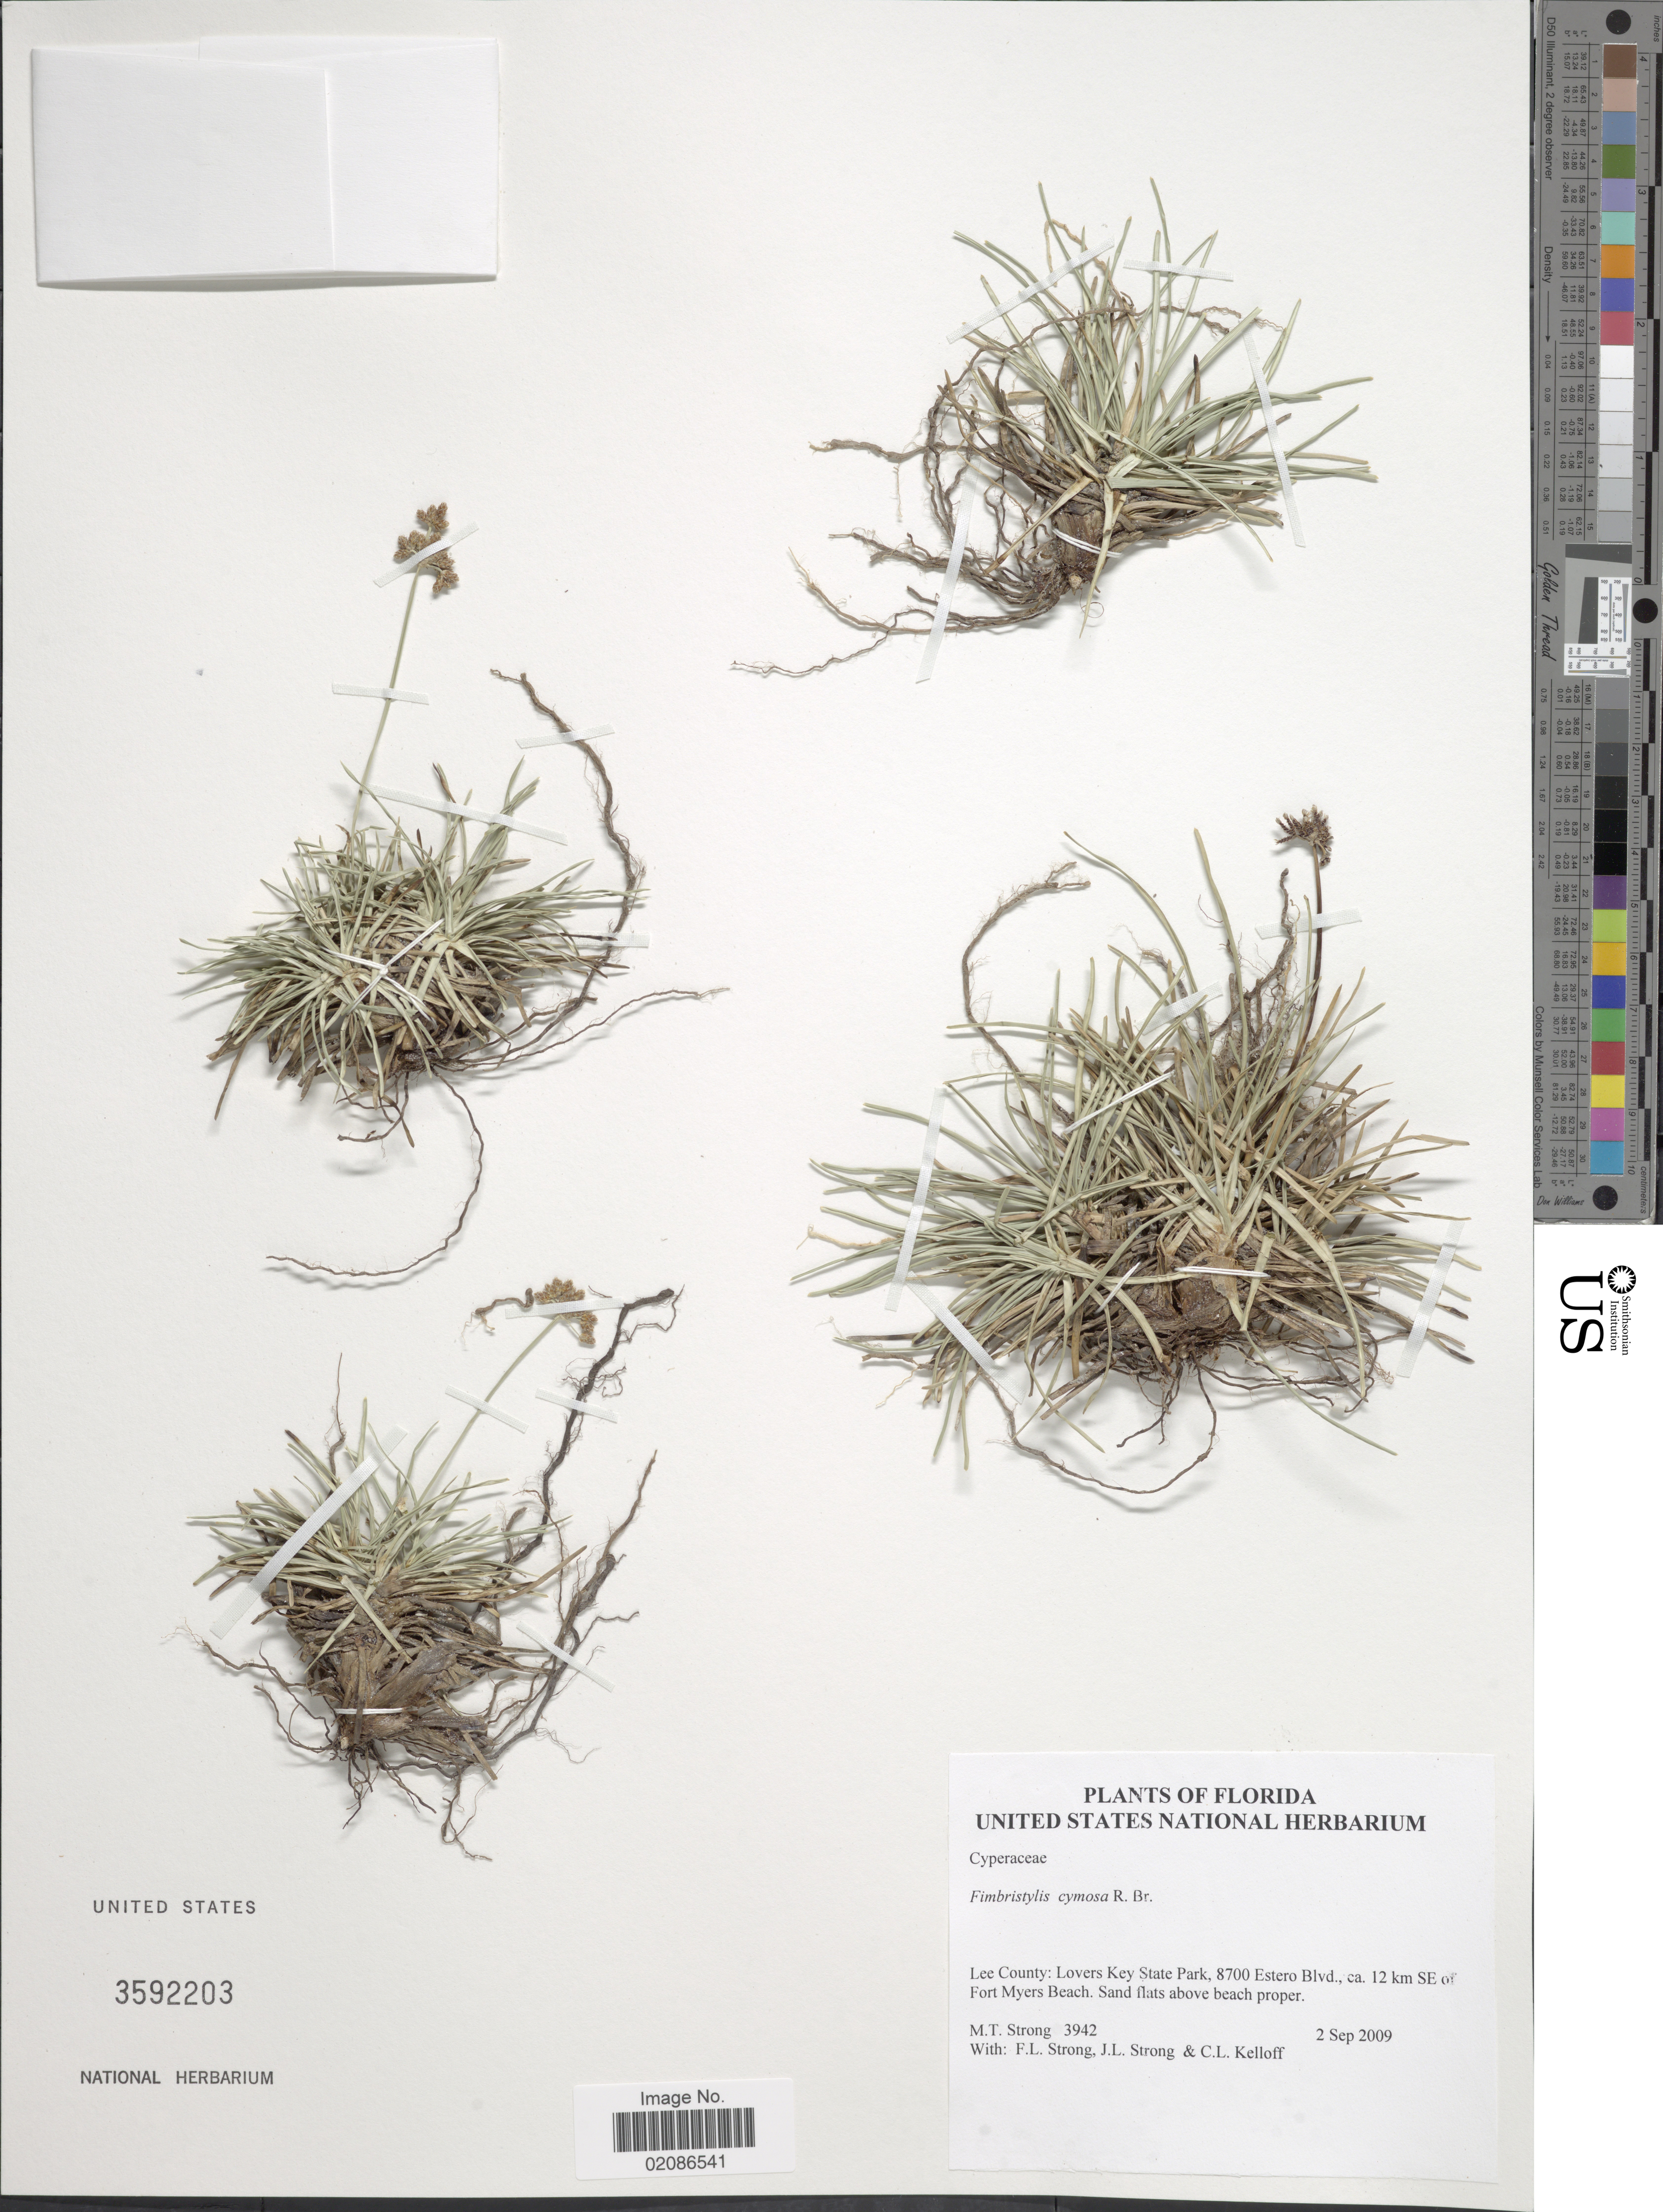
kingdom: Plantae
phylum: Tracheophyta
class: Liliopsida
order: Poales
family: Cyperaceae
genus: Fimbristylis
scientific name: Fimbristylis cymosa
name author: R. Br.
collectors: M. T. Strong, F. L. Strong, J. Strong & C. L. Kelloff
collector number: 3942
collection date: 2009-09-02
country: United States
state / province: Florida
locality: Lee County: Lovers Key State Park, 8700 Estero Blvd., ca 12 km SE of Fort Myers Beach, Sand flats above beach proper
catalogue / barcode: US 3592203